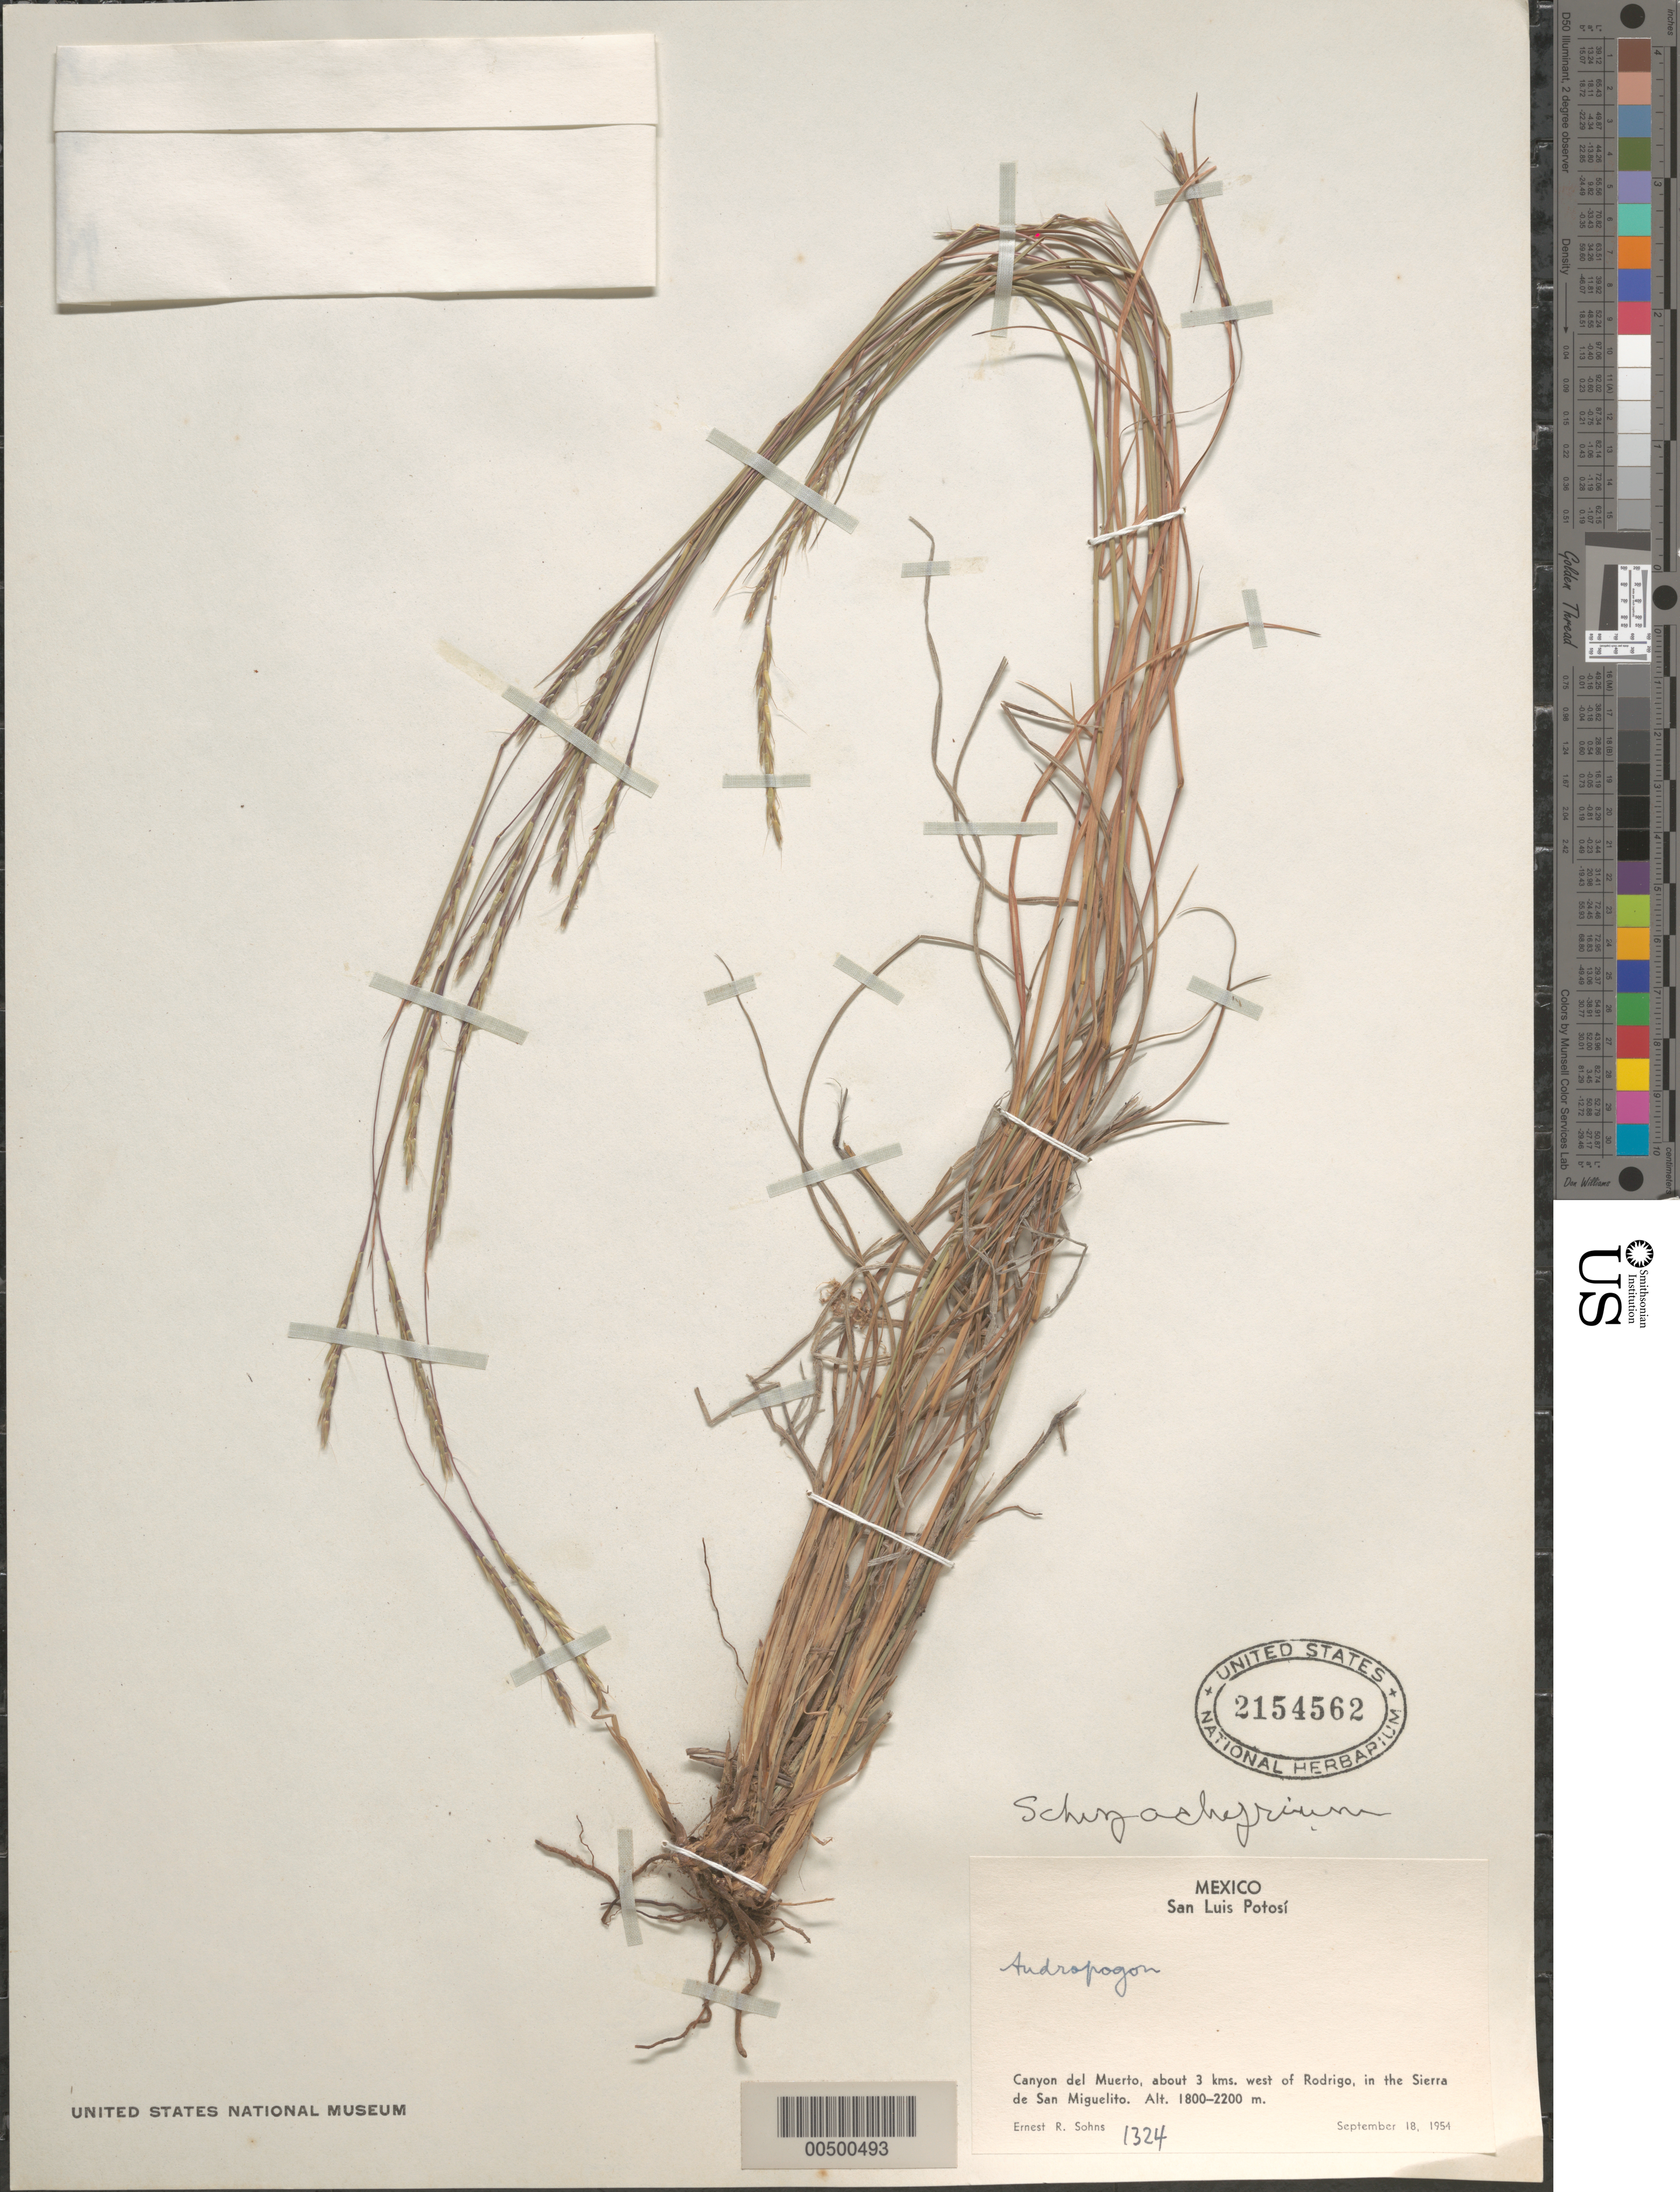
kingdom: Plantae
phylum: Tracheophyta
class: Liliopsida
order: Poales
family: Poaceae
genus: Schizachyrium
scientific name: Schizachyrium sp.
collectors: E. R. Sohns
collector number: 1324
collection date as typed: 18 Sep 1954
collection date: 1954-09-18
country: Mexico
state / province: San Luis Potosi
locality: Canyon del Muerto, about 3 km W of Rodrigo, in the Sierra de San Miguelito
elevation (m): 1800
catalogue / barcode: US 2154562